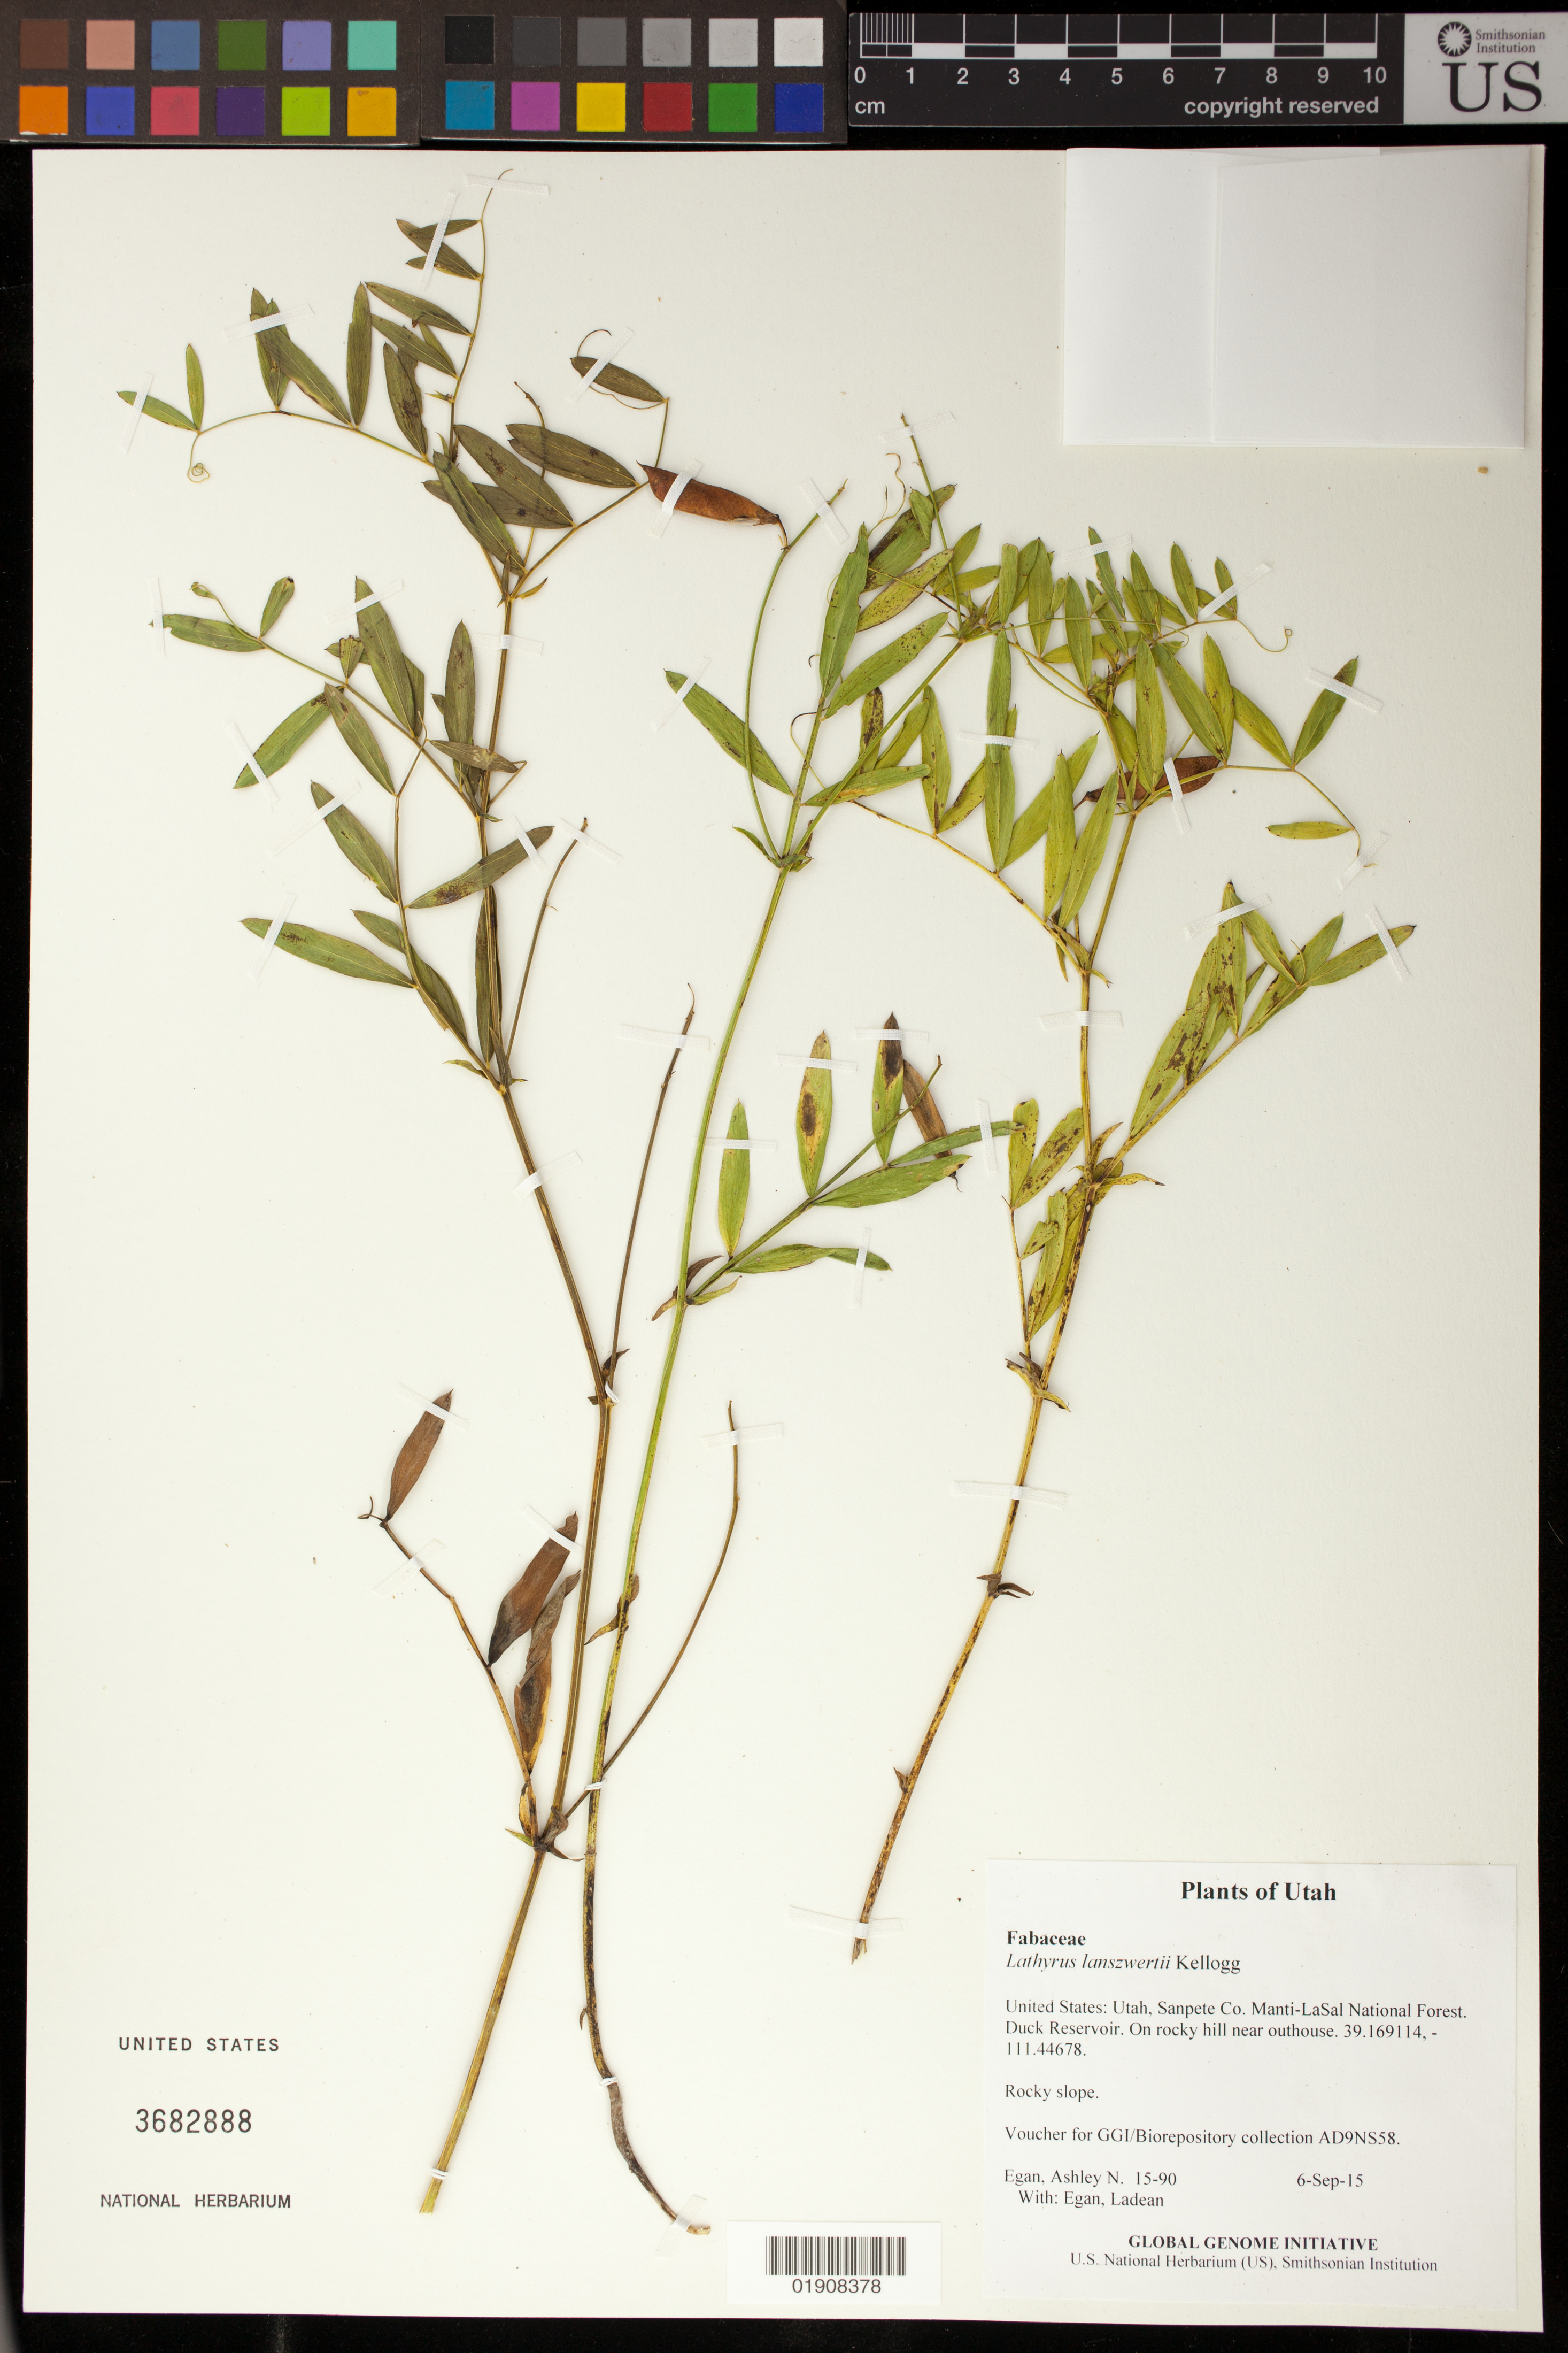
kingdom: Plantae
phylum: Tracheophyta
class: Magnoliopsida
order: Fabales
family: Fabaceae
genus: Lathyrus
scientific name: Lathyrus lanszwertii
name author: Kellogg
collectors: A. N. Egan & L. Egan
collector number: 15-90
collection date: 2015-09-06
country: United States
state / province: Utah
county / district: Sanpete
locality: Manti-LaSal National Forest. Duck Reservoir. On rocky hill near outhouse.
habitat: Rocky slope.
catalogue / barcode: US 3682888